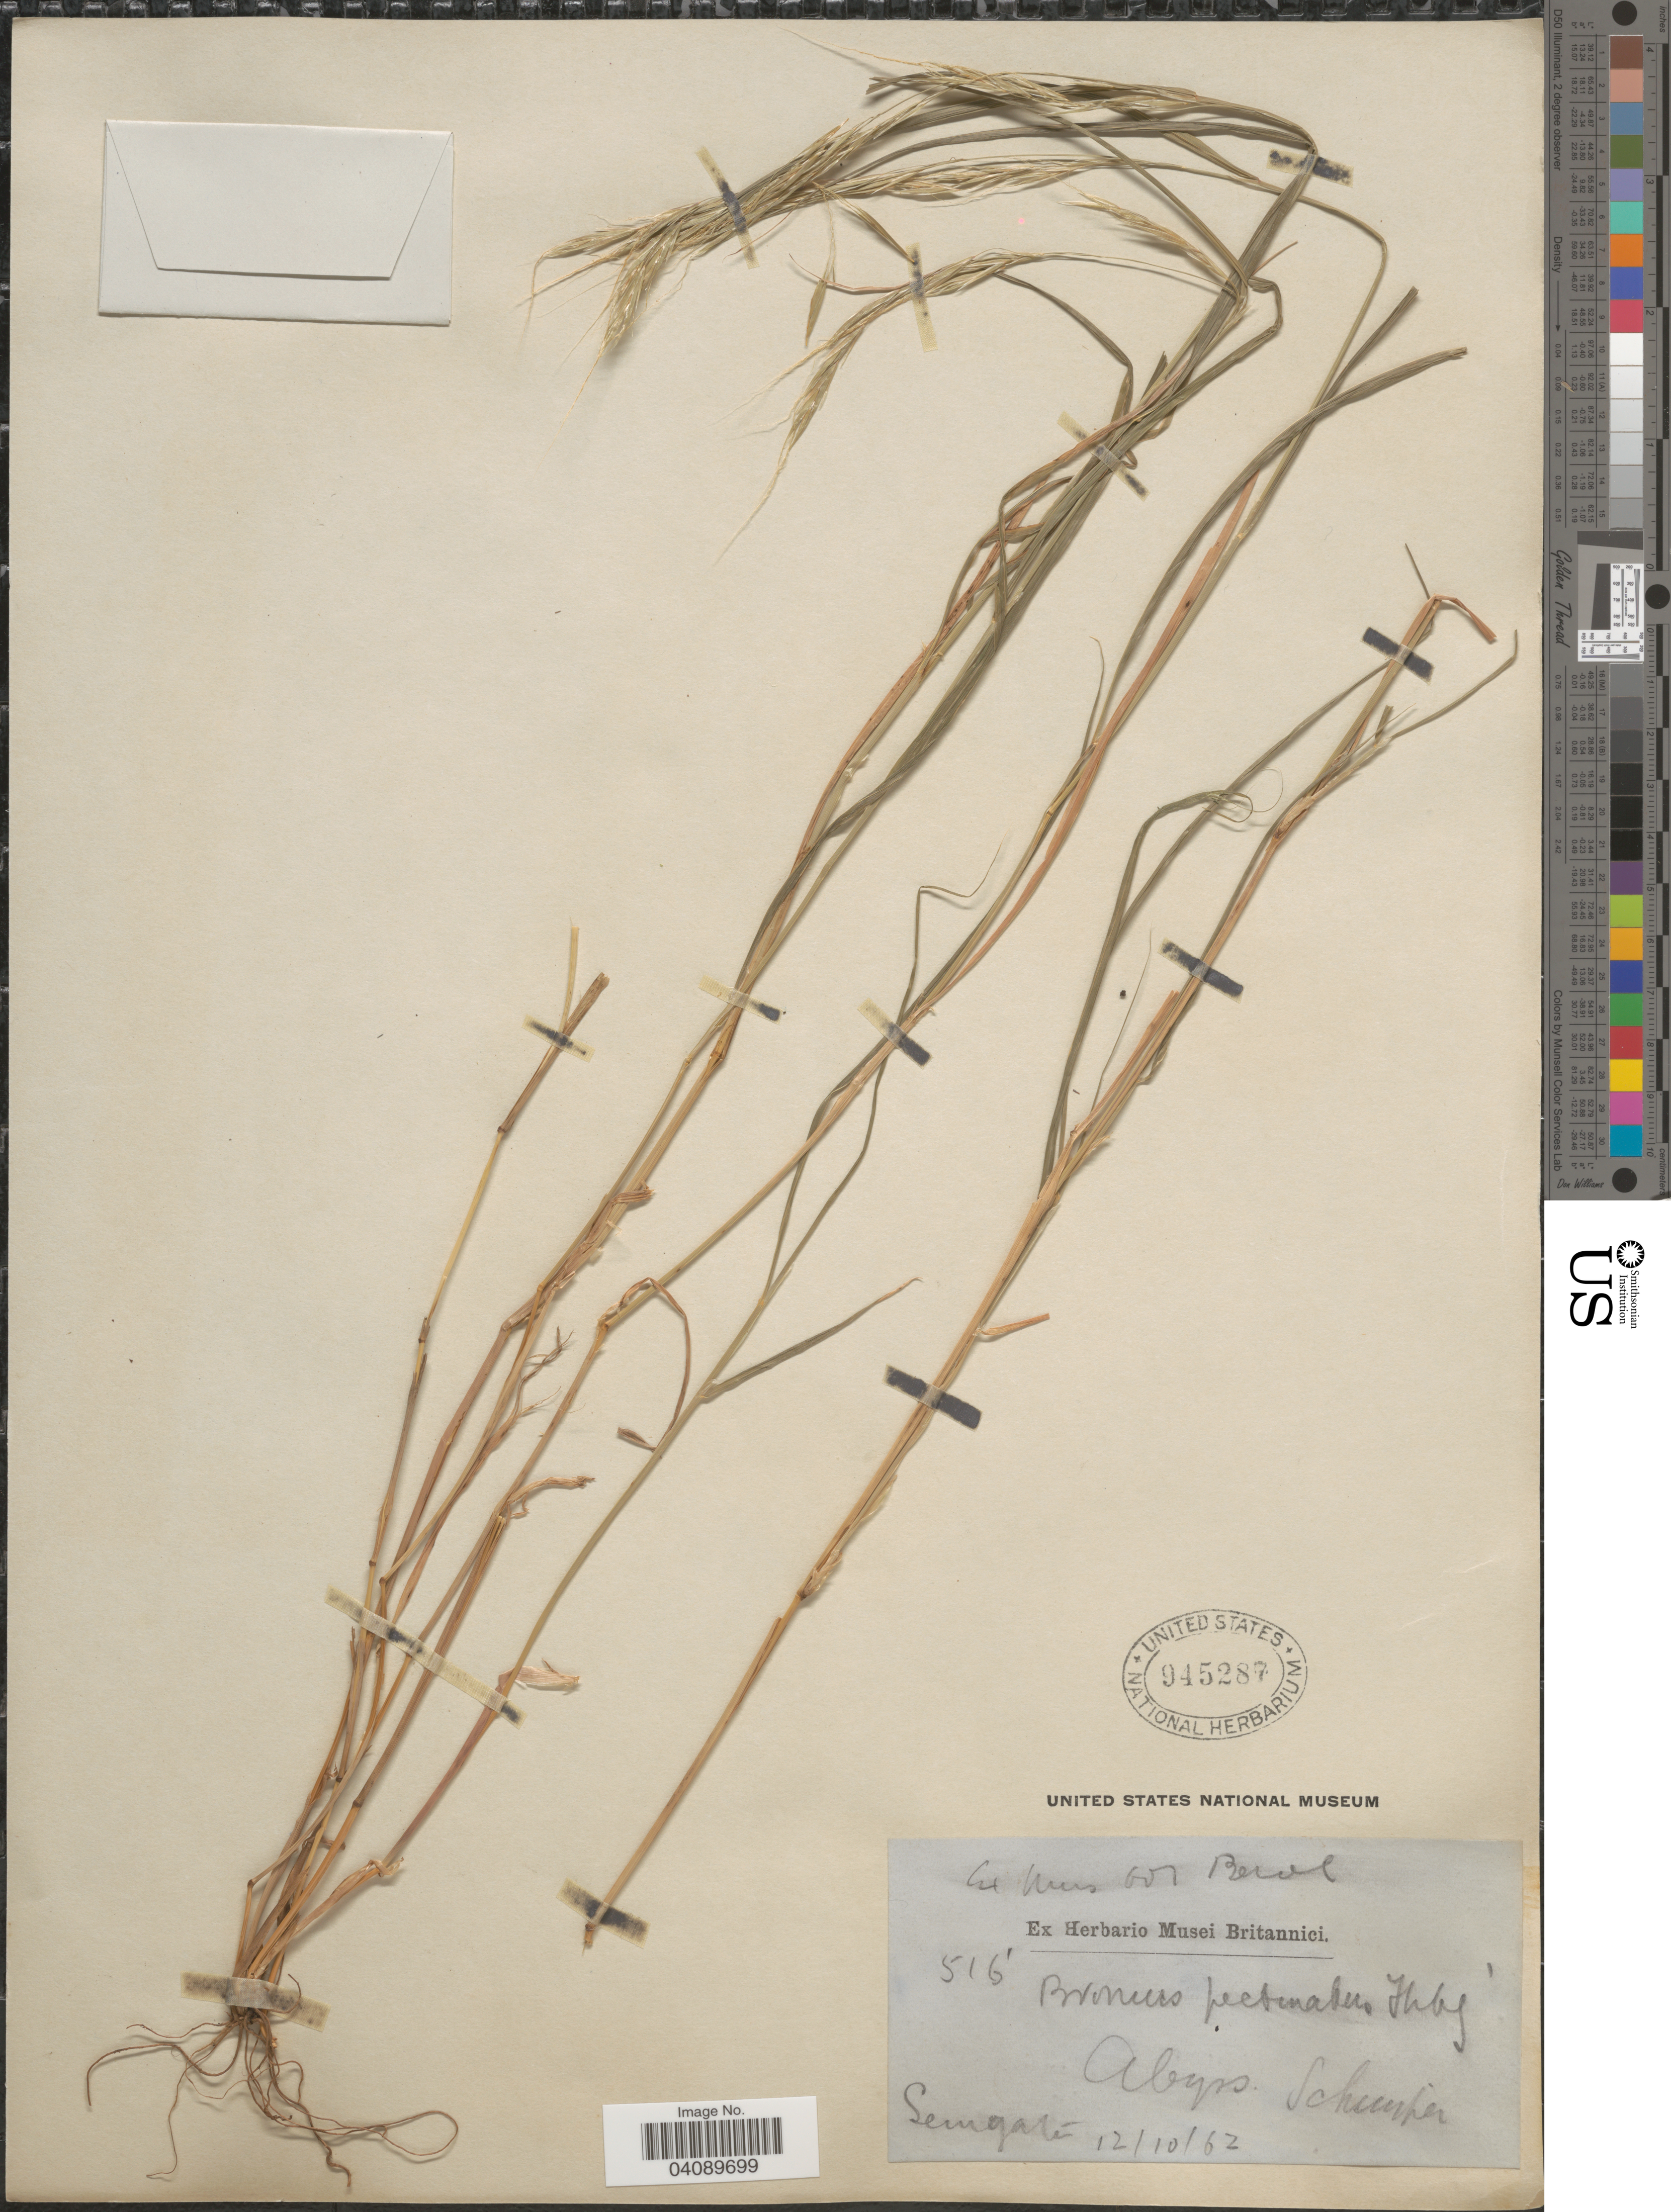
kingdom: Plantae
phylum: Tracheophyta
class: Liliopsida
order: Poales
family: Poaceae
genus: Bromus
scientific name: Bromus pectinatus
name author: Thunb.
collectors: -. Schimper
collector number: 516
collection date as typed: Transcribed d/m/y: 12/10/62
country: Ethiopia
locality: Abyss. Semgaté [interpreted].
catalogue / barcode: US 945287